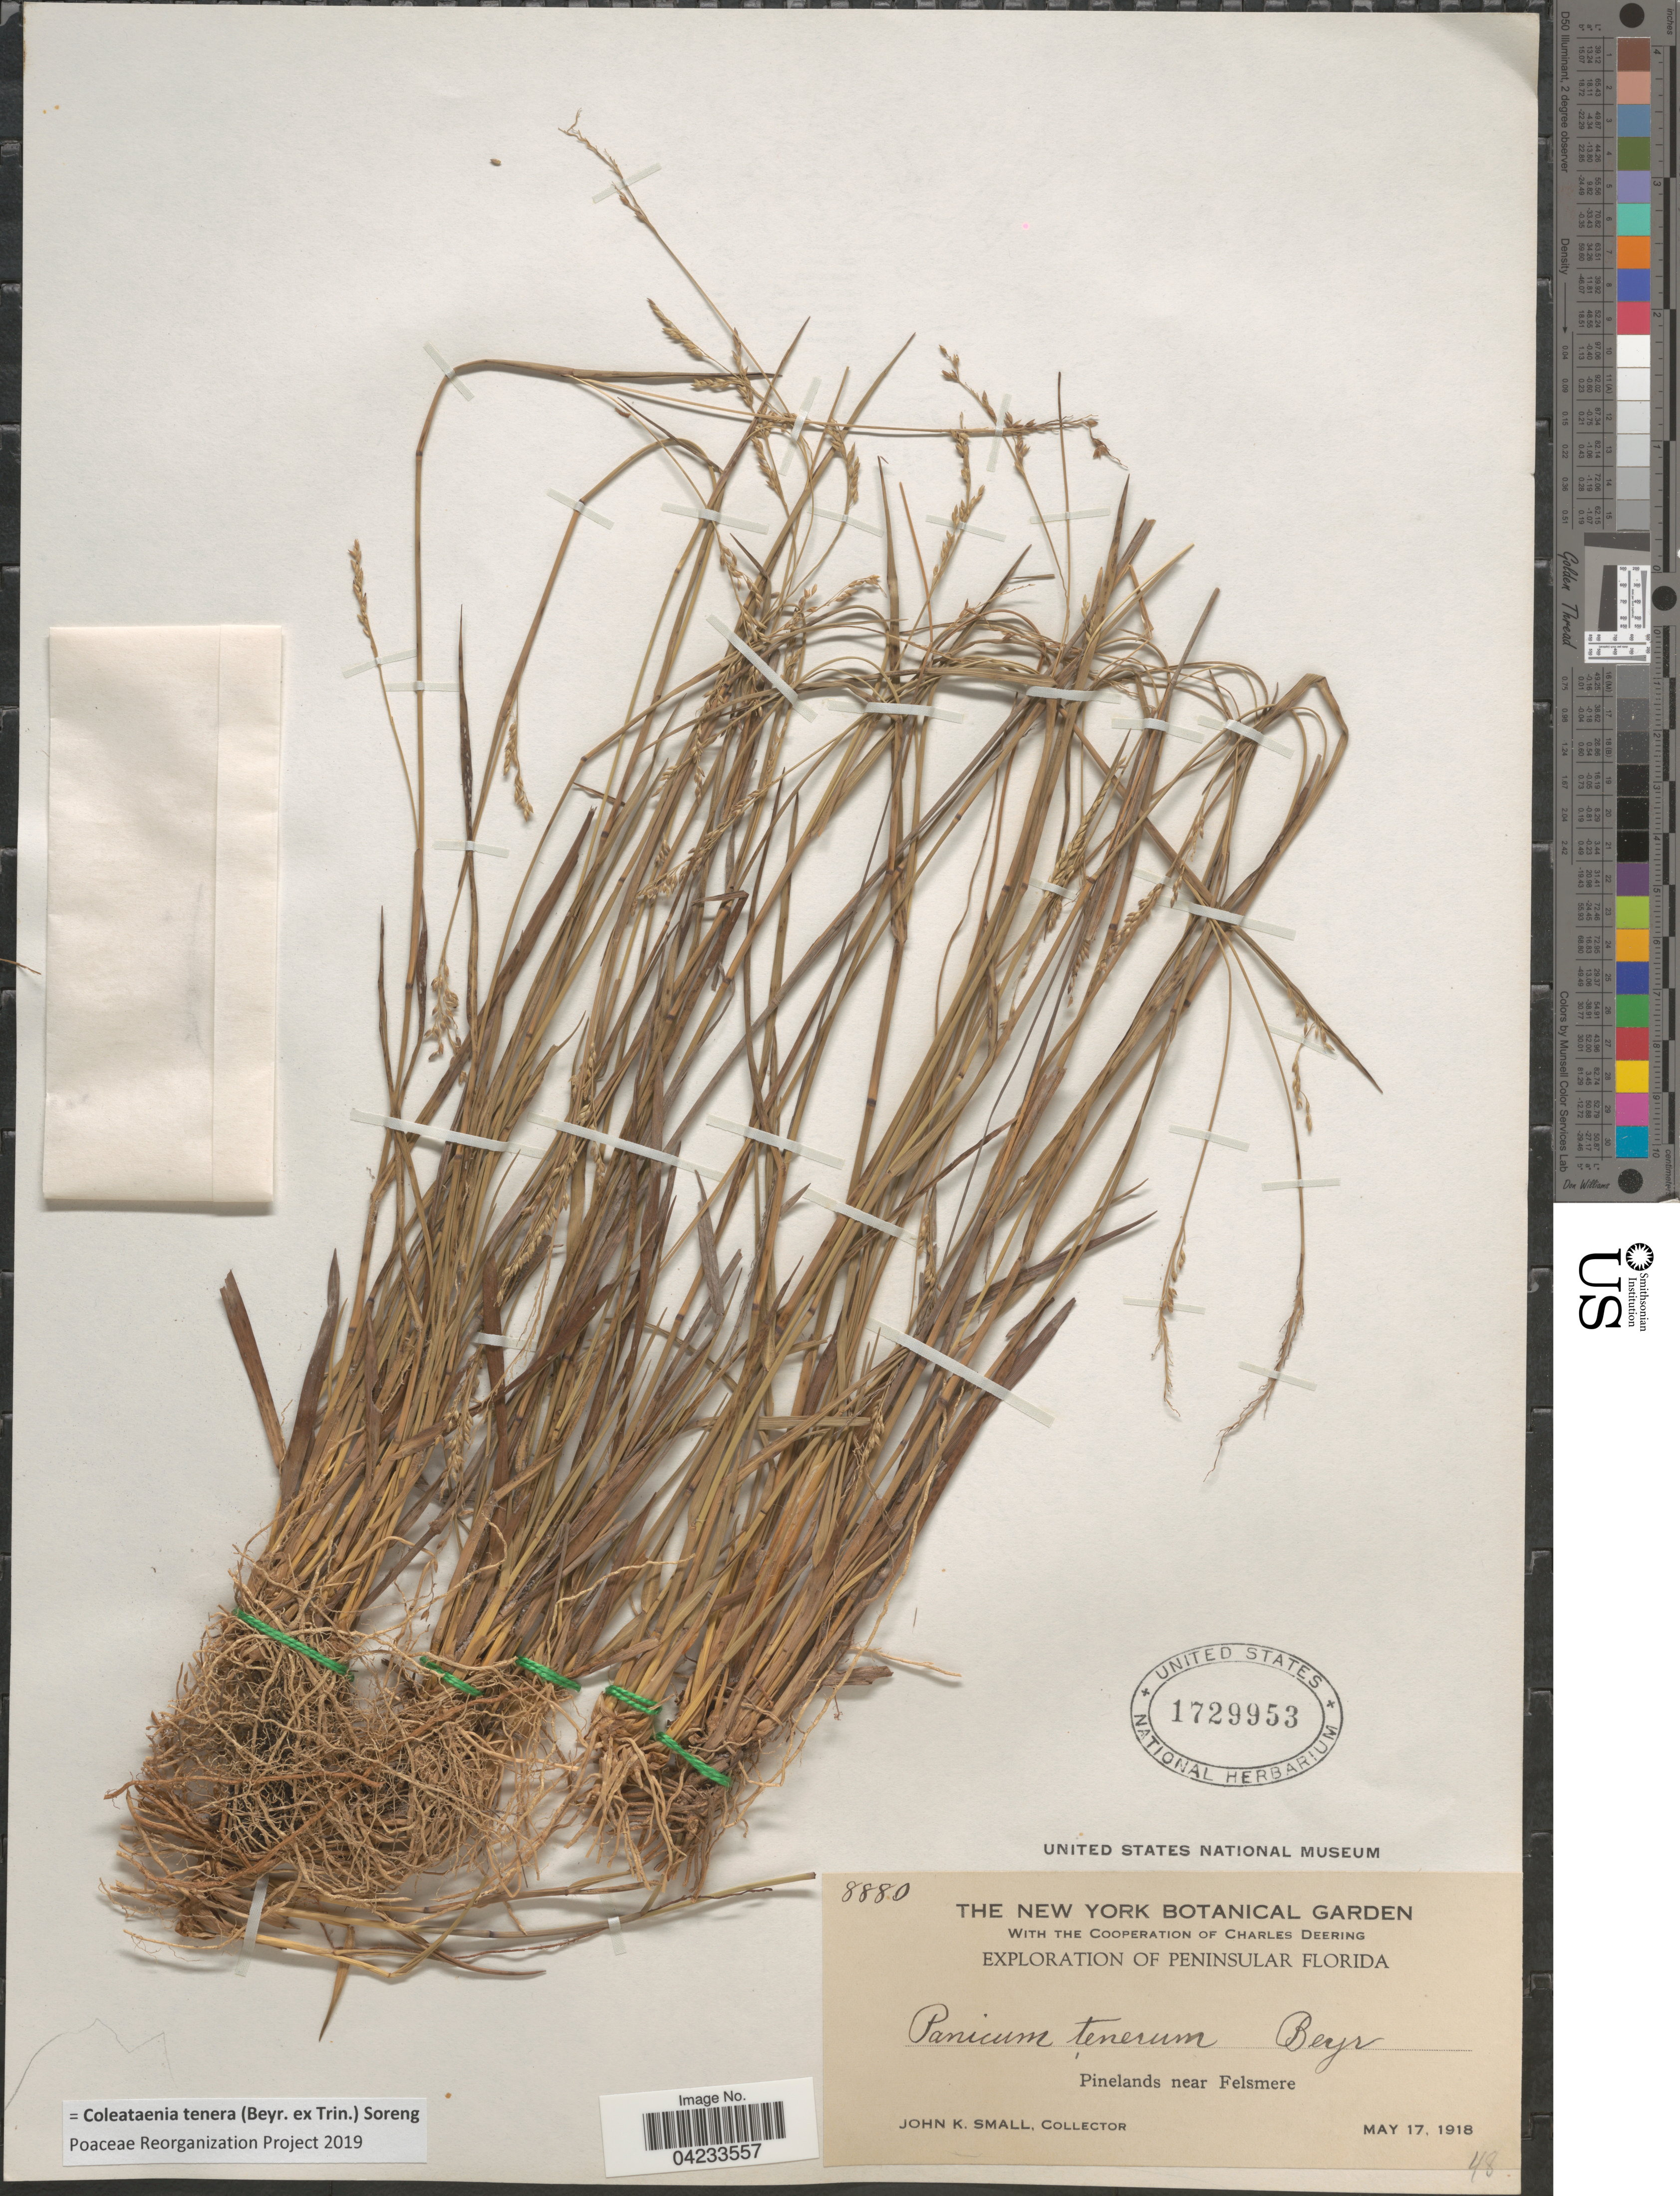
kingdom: Plantae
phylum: Tracheophyta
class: Liliopsida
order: Poales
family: Poaceae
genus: Coleataenia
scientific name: Coleataenia tenera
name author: (Beyr. ex Trin.) Soreng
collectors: J. K. Small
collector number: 8880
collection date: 1918-05-17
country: United States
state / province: Florida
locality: Exploration of Peninsular Florida. Pinelands near Felsmere.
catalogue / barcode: US 1729953